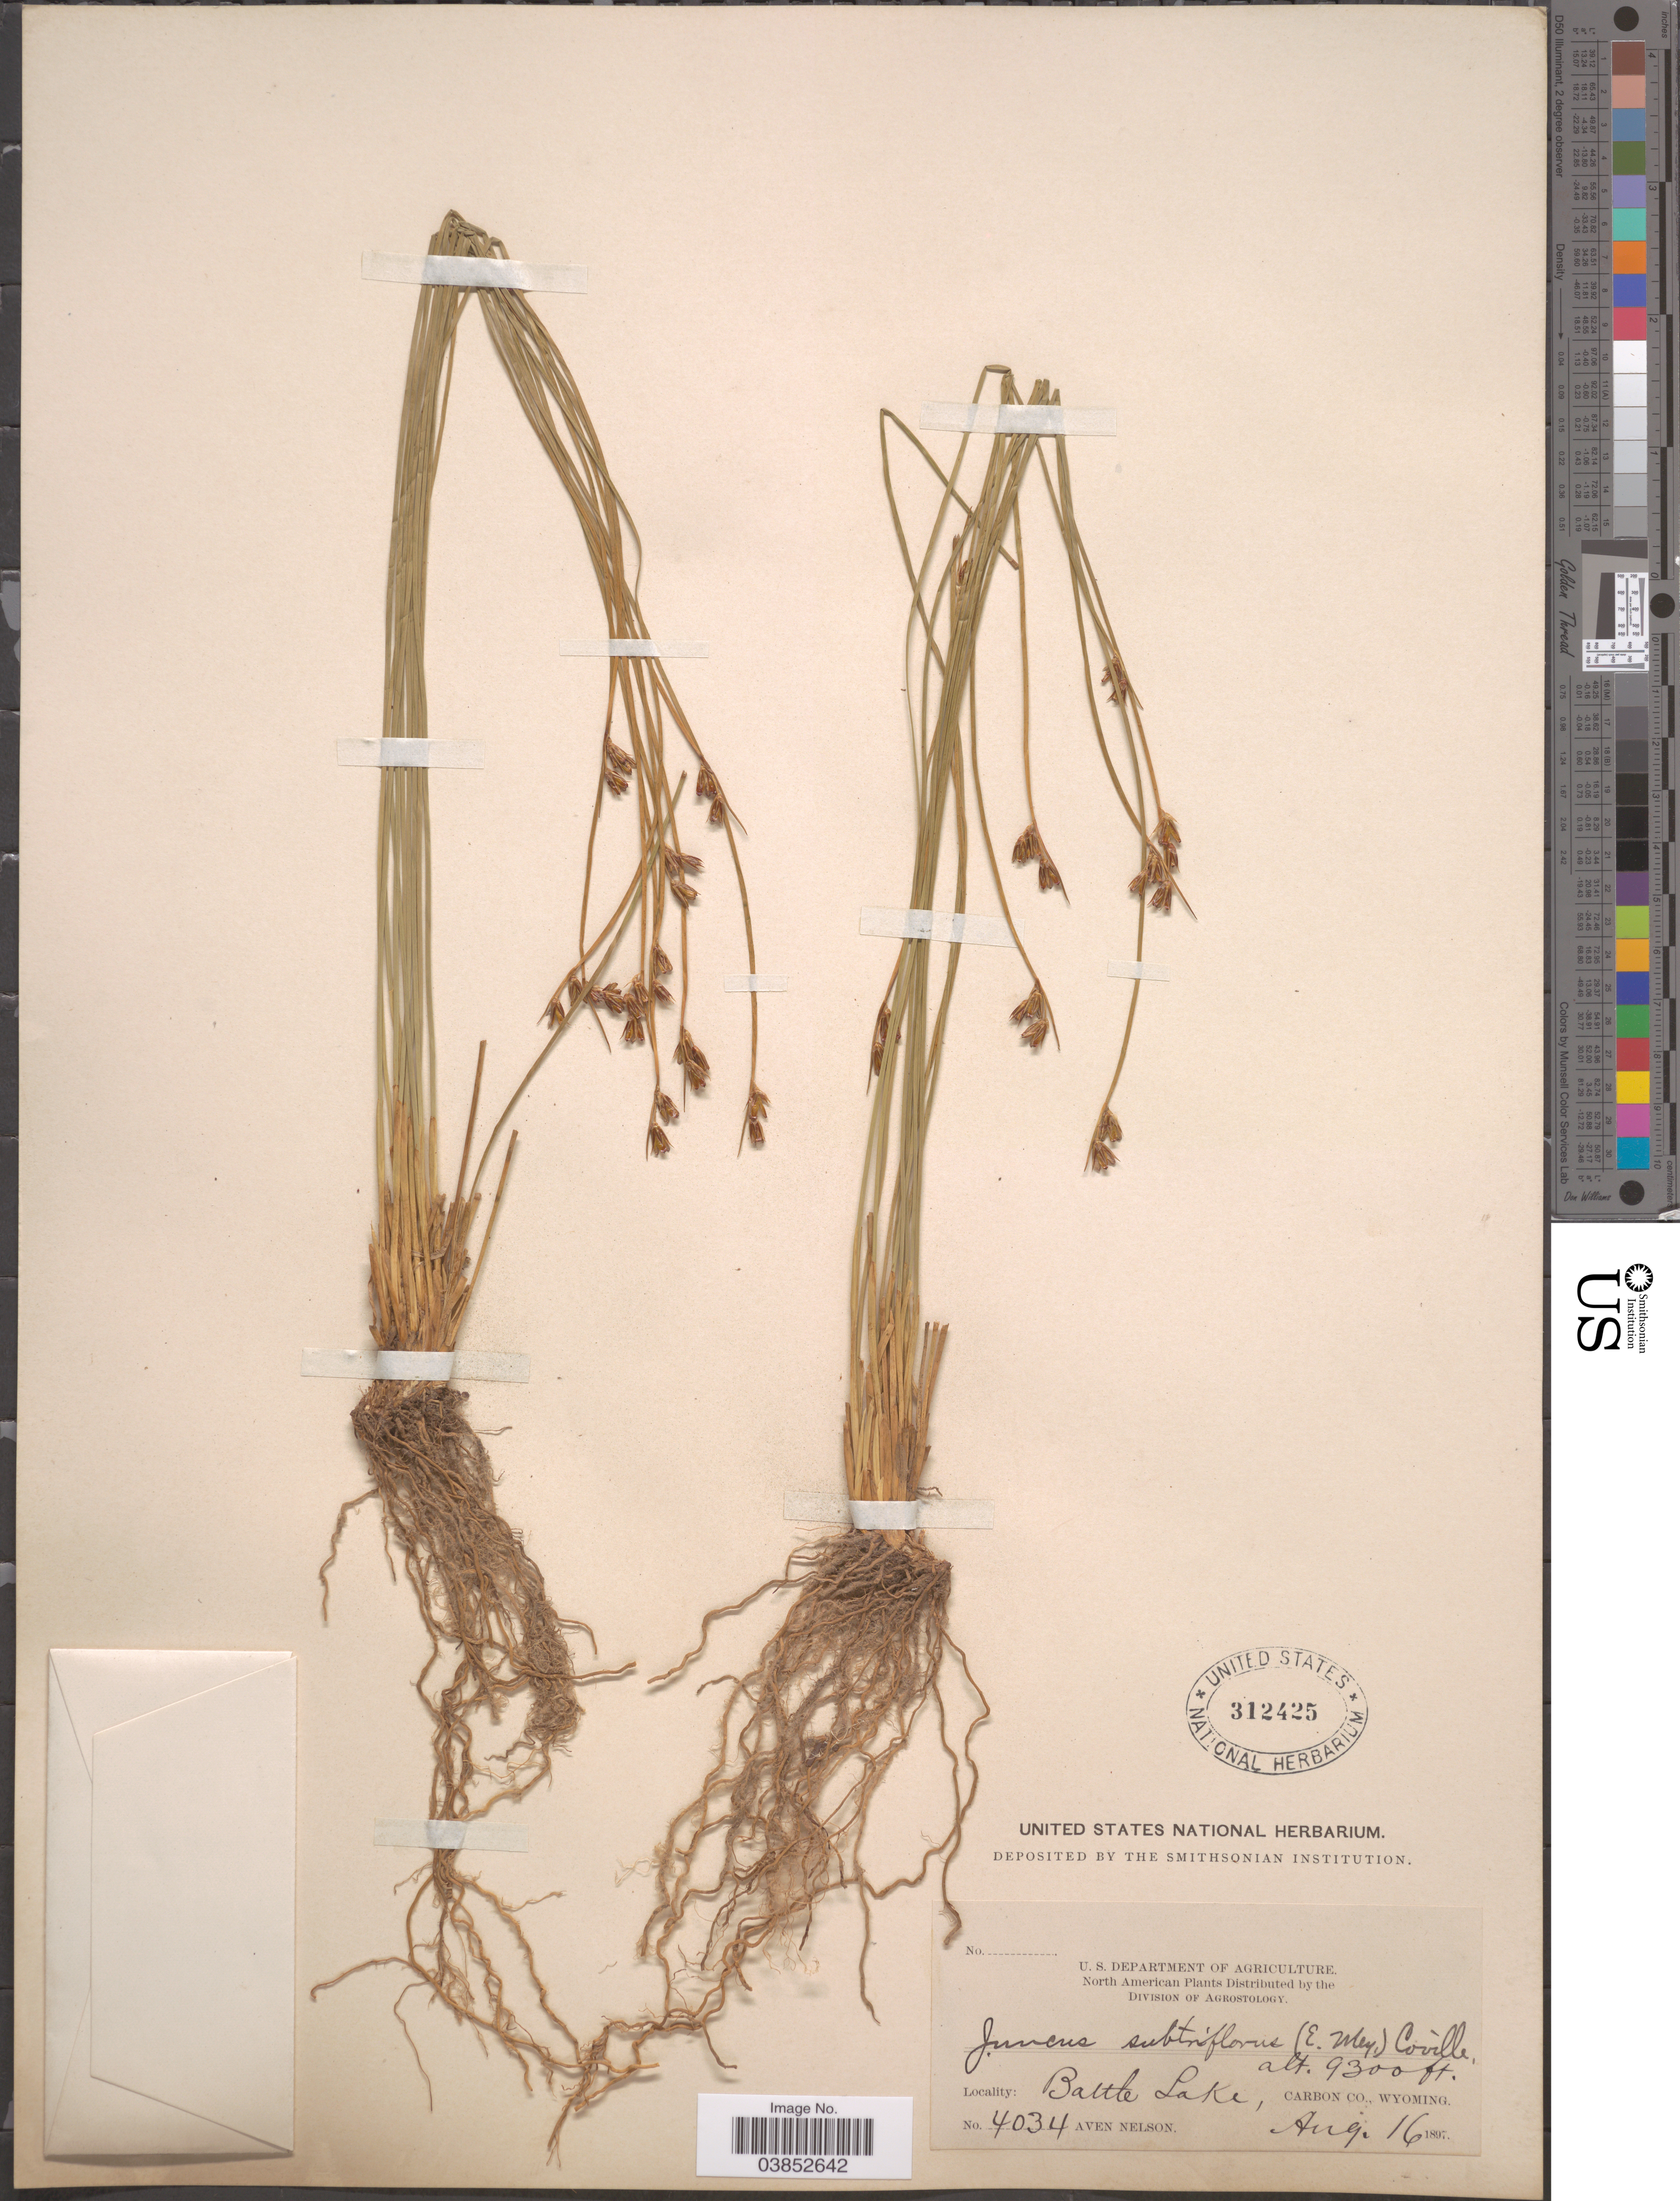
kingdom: Plantae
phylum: Tracheophyta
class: Liliopsida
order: Poales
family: Juncaceae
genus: Juncus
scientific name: Juncus drummondii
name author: E. Mey.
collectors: A. Nelson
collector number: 4034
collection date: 1897-08-16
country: United States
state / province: Wyoming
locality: Battle Lake. Carbon Co.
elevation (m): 2835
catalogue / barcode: US 312425